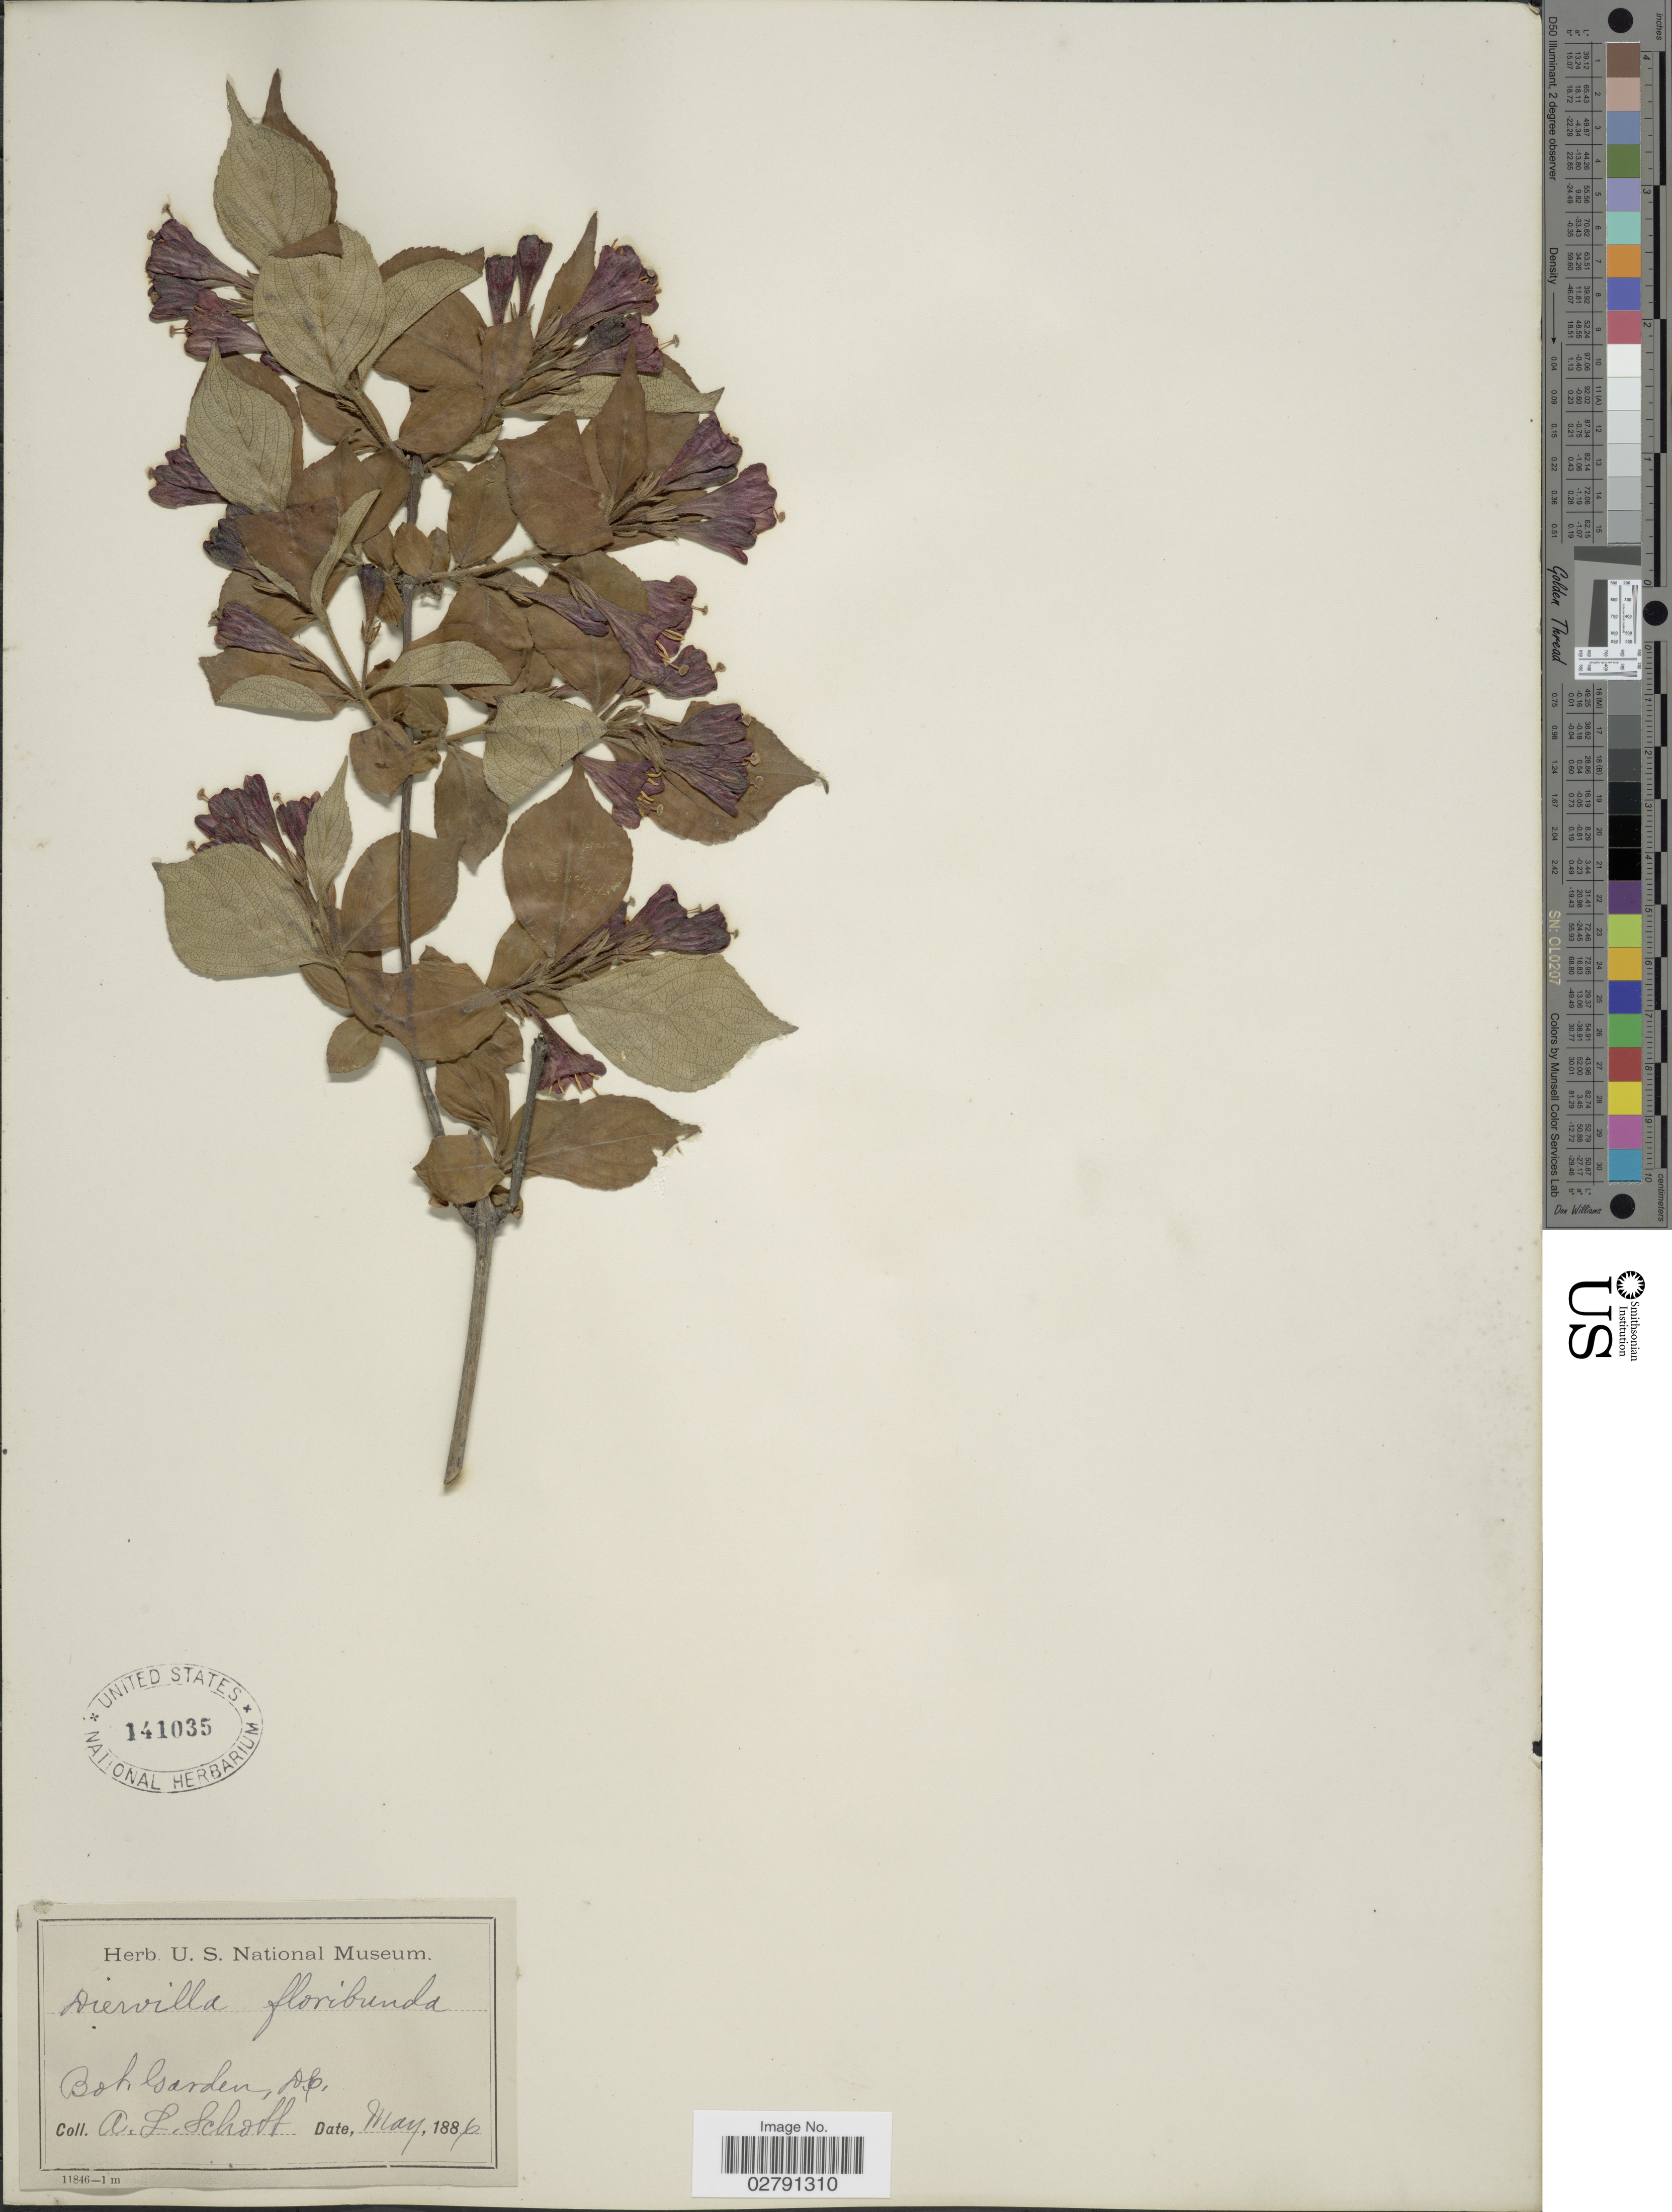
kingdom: Plantae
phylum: Tracheophyta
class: Magnoliopsida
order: Dipsacales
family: Caprifoliaceae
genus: Diervilla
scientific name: Diervilla japonica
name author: (Thunb.) DC.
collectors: A. L. Schott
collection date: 1886-05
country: United States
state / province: District of Columbia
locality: Bot. Garden.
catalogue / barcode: US 141035